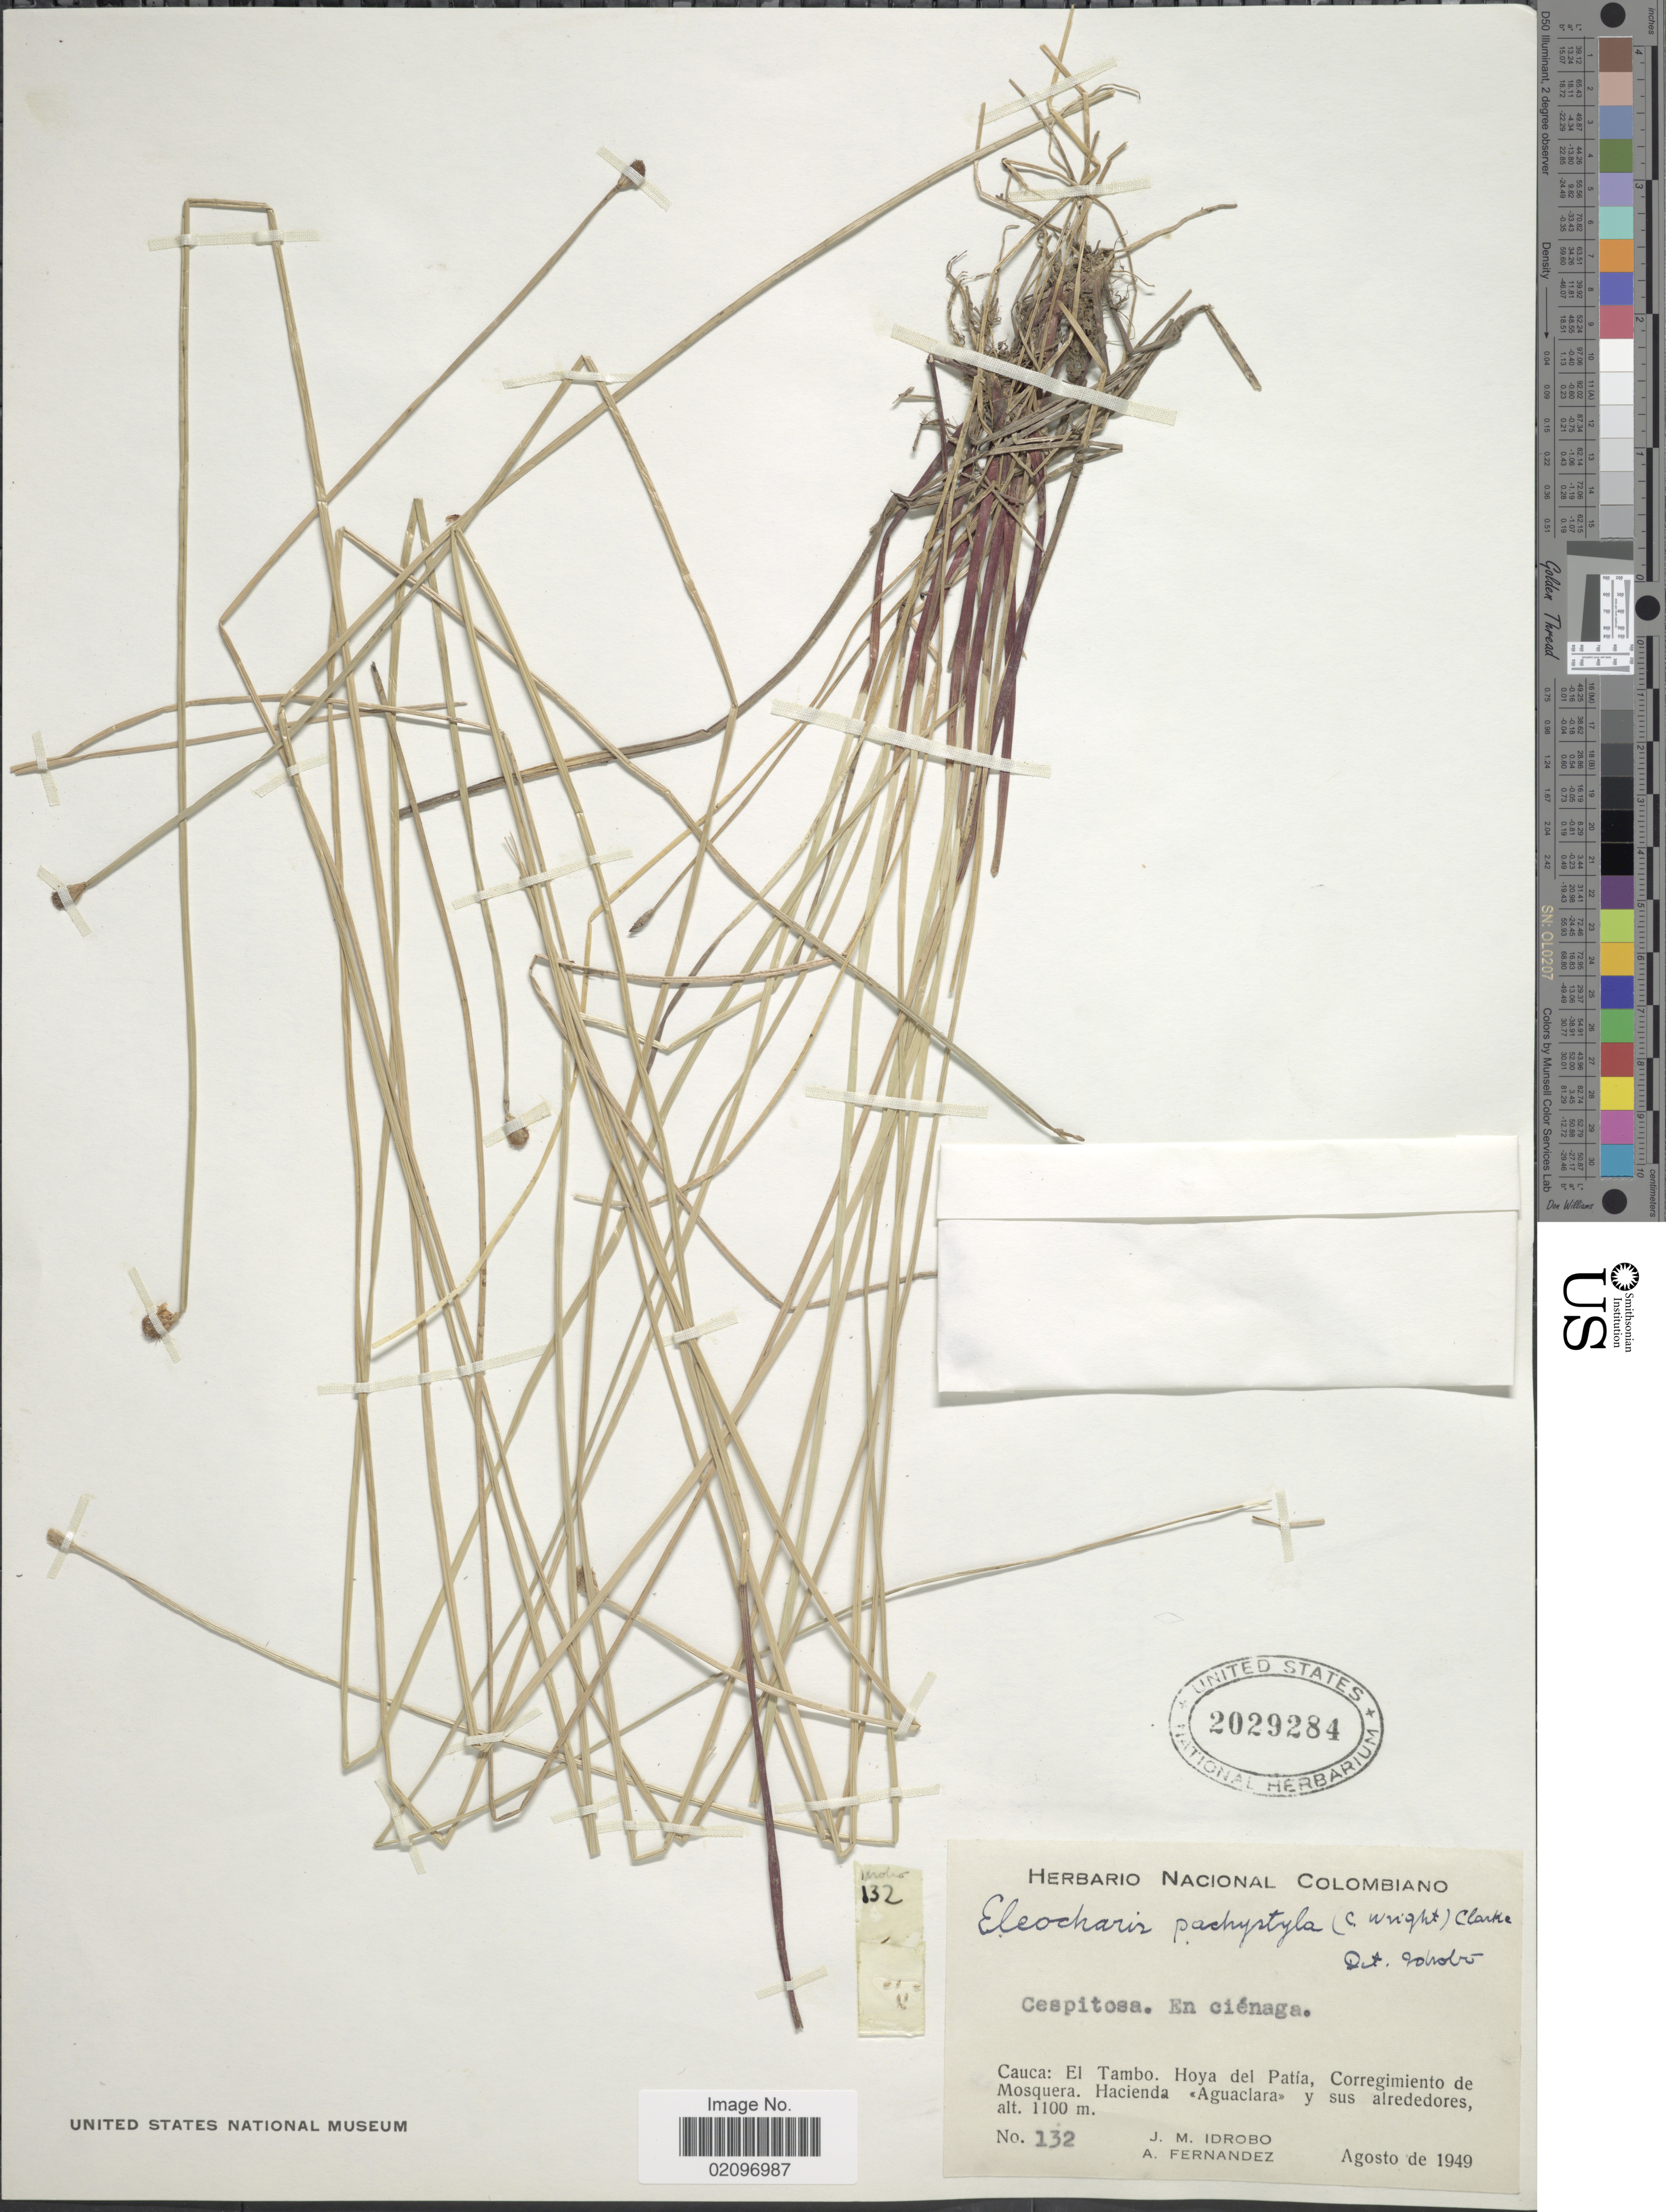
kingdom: Plantae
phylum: Tracheophyta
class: Liliopsida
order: Poales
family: Cyperaceae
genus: Eleocharis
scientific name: Eleocharis pachystyla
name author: (C. Wright) C.B. Clarke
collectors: J. M. Idrobo & A. Fernandez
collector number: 132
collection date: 1949-08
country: Colombia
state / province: Cauca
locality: Cauca: El Tambo. Hoya del Patia, Corregimiento de Mosquera, Hacienda <<Aguaclara>> y sus alrededores.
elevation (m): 1100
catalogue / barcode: US 2029284